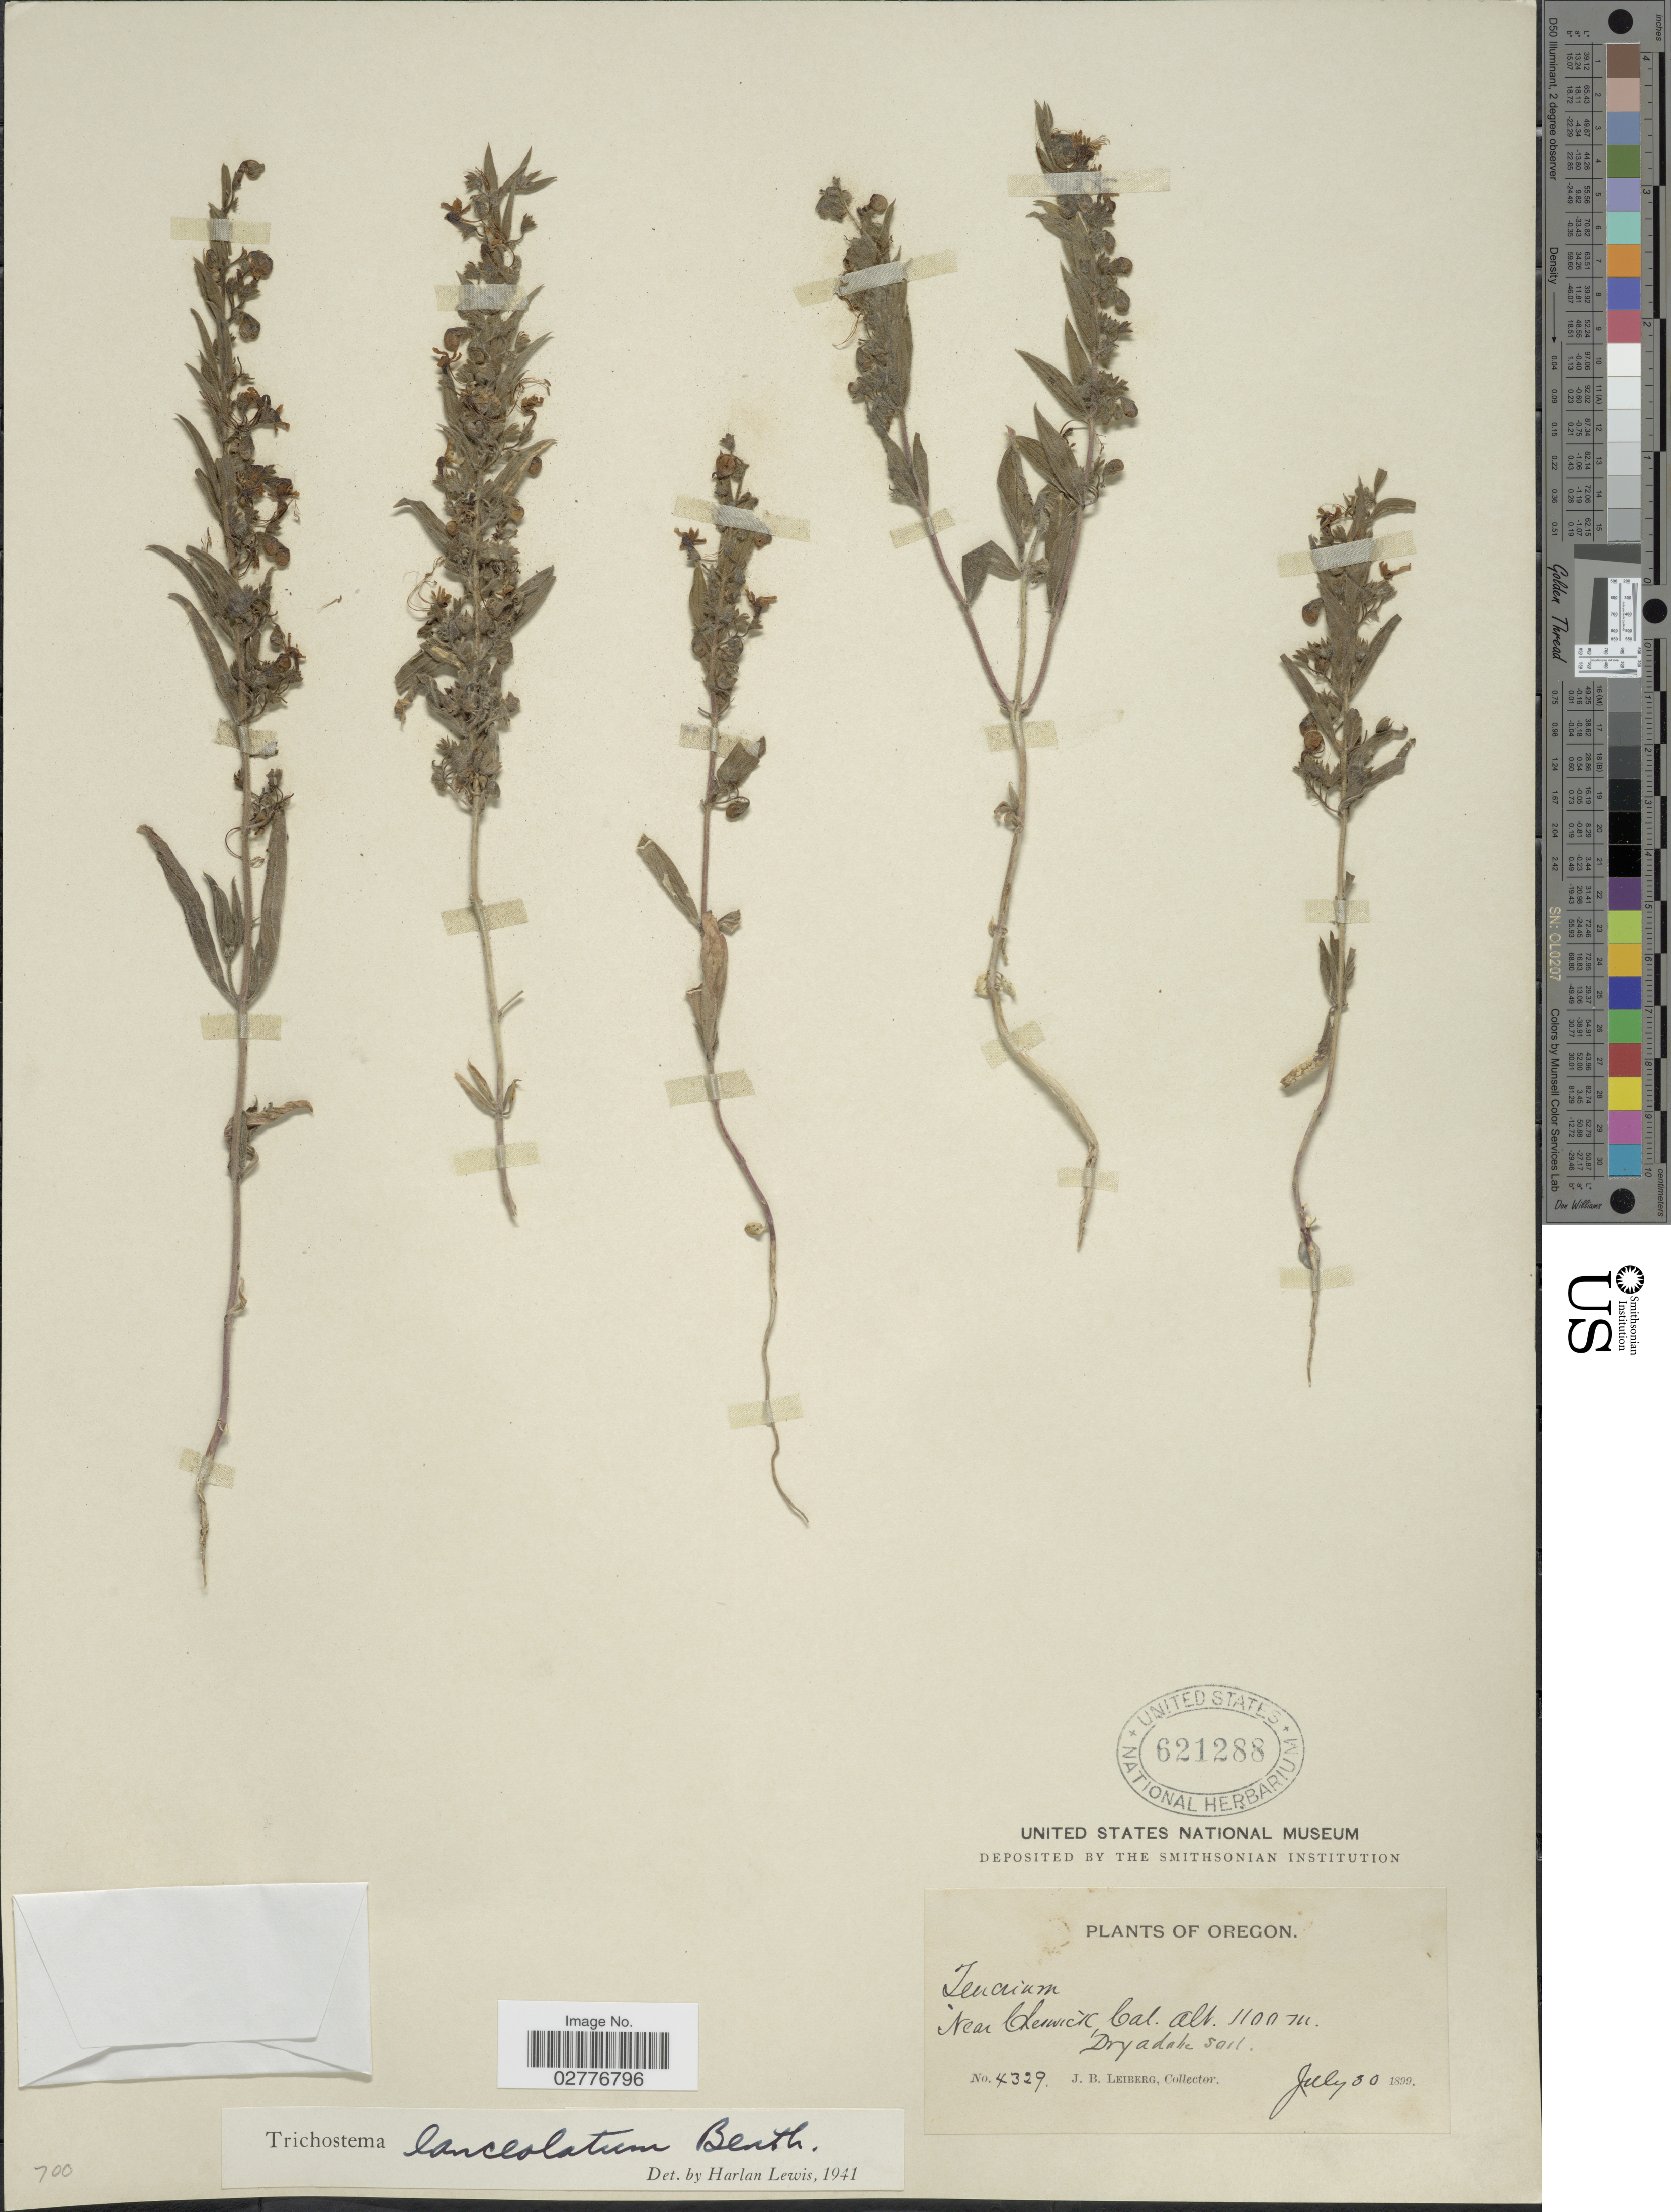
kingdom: Plantae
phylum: Tracheophyta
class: Magnoliopsida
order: Lamiales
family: Lamiaceae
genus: Trichostema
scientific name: Trichostema lanceolatum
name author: Benth.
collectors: J. B. Leiberg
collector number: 4329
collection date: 1899-07-30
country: United States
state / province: Oregon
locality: Near Cheswick.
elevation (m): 1100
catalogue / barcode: US 621288